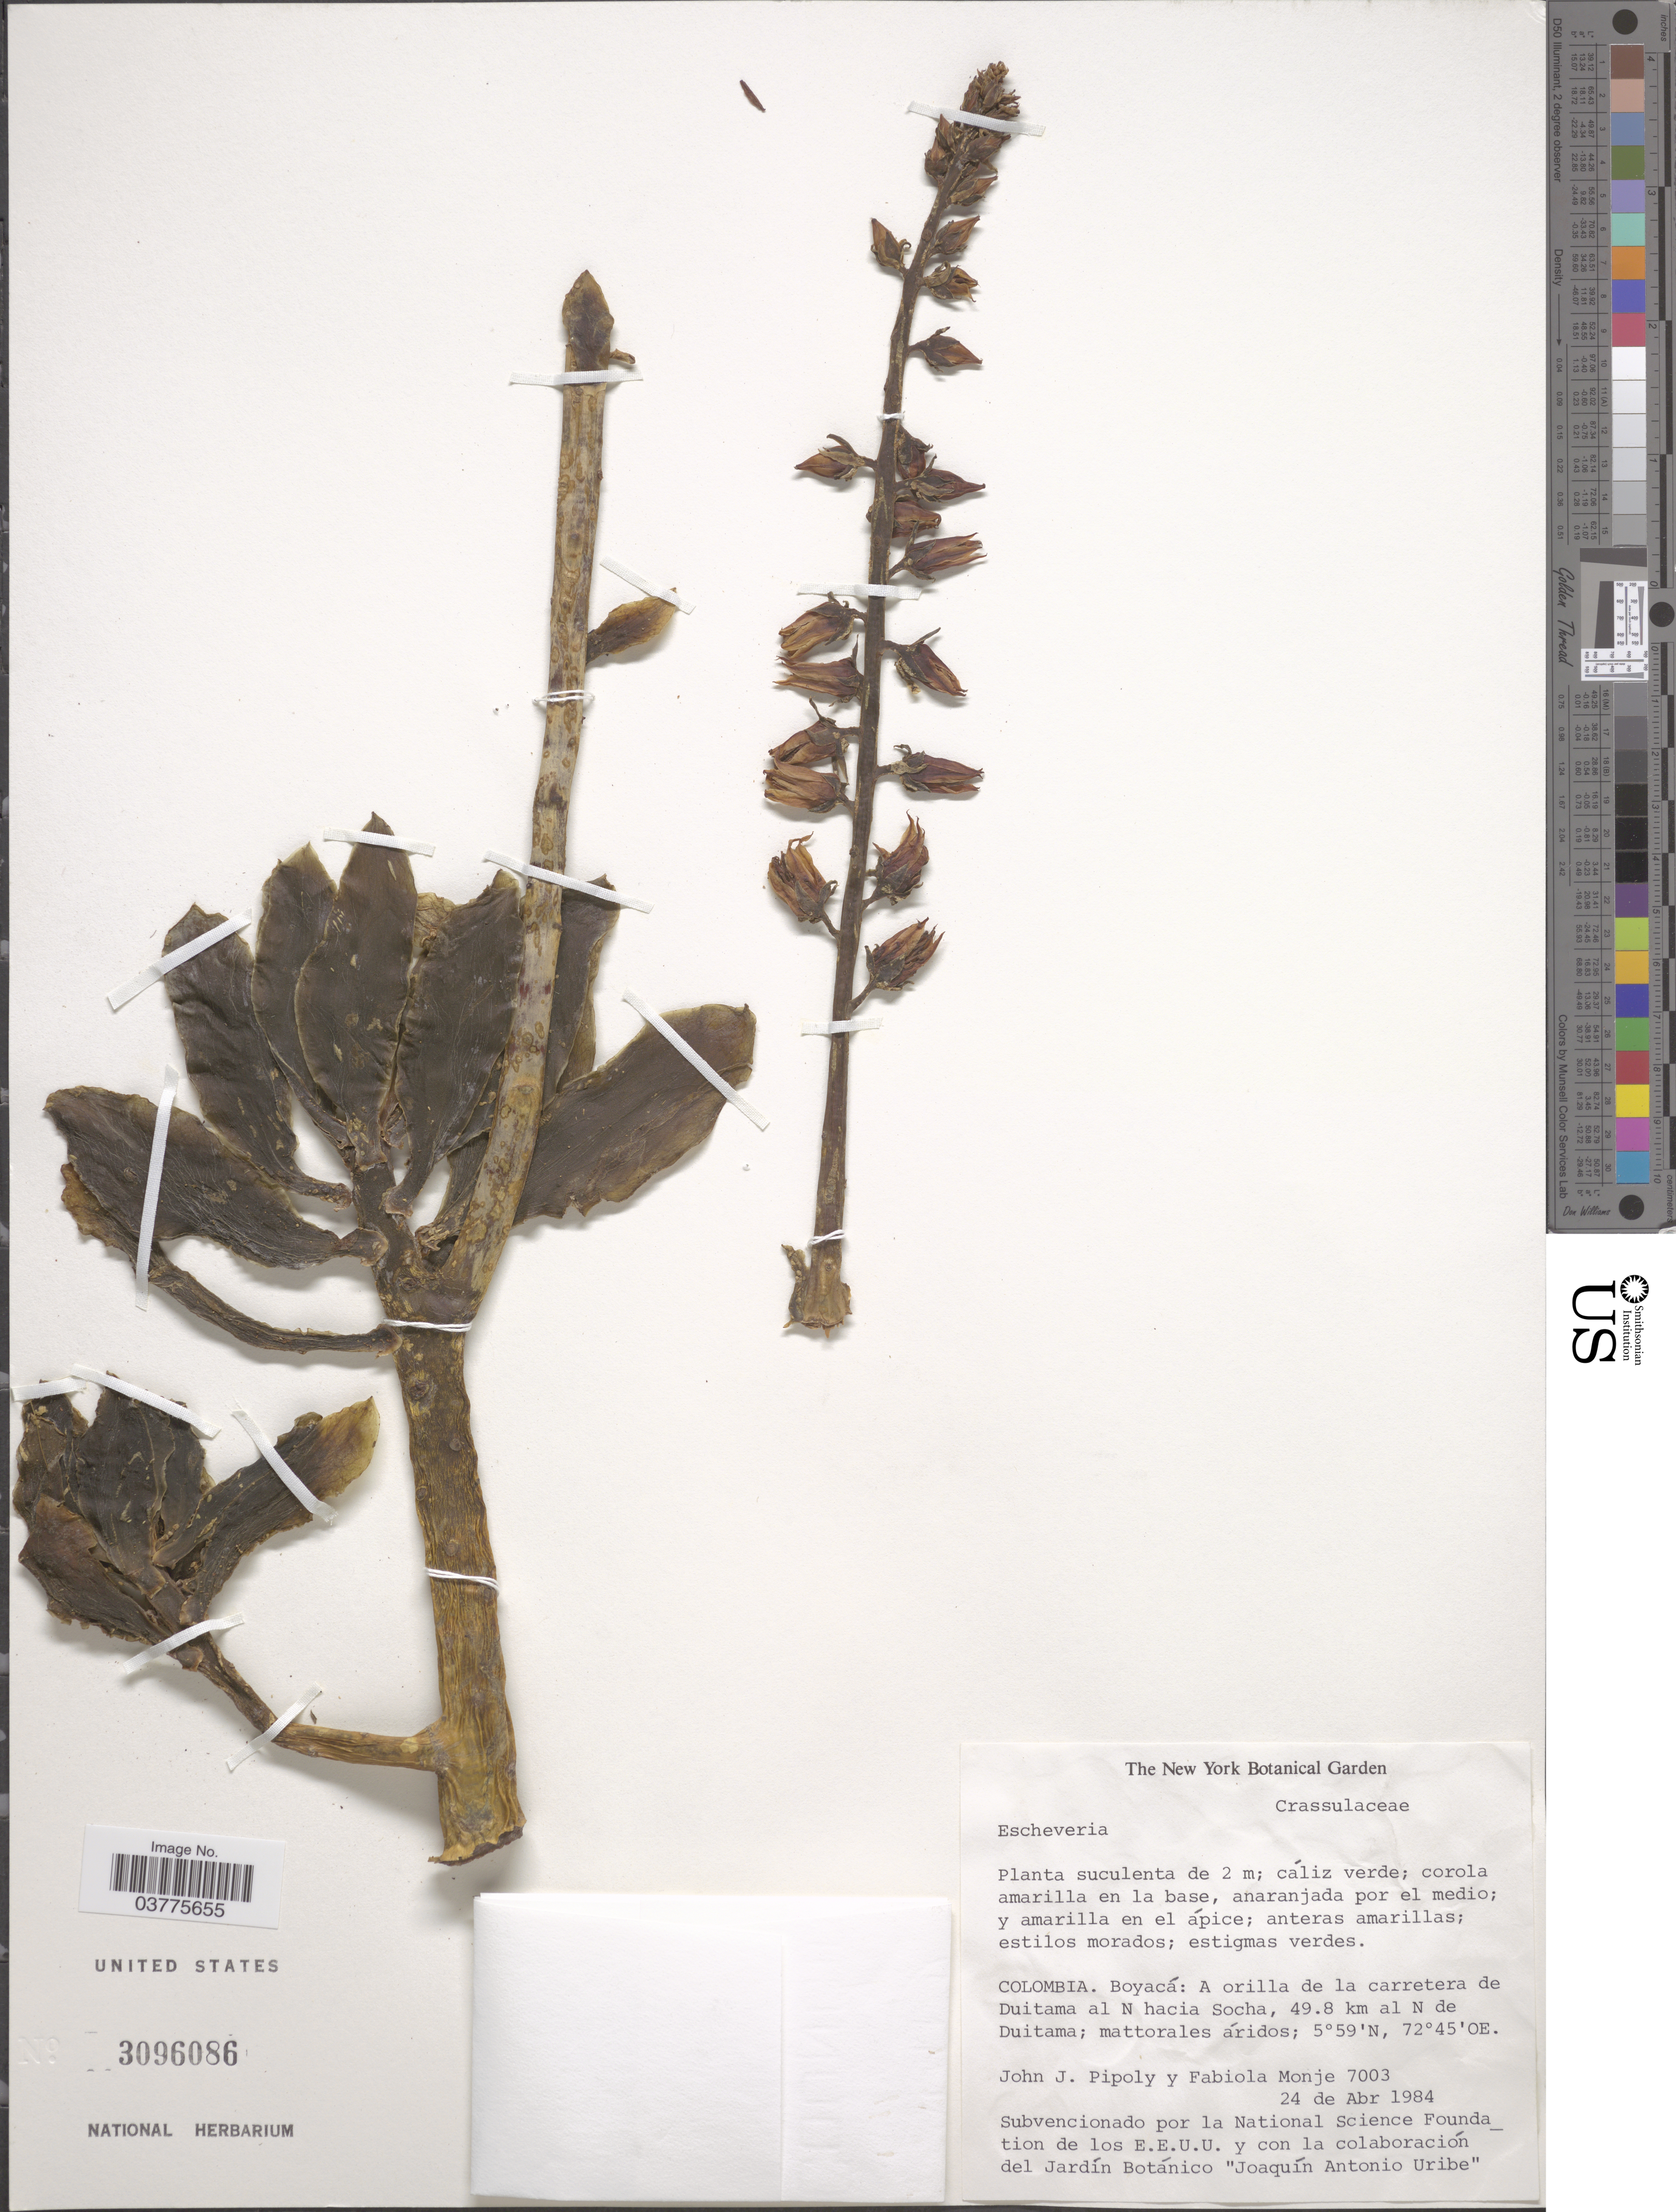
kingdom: Plantae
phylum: Tracheophyta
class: Magnoliopsida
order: Saxifragales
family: Crassulaceae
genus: Echeveria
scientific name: Echeveria sp.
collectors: J. J. Pipoly & F. Monje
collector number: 7003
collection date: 1984-04-24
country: Colombia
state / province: Boyacá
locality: A orilla de la carretera de Duitama al N hacia Socha, 49.8 km al N de Duitama.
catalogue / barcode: US 3096086